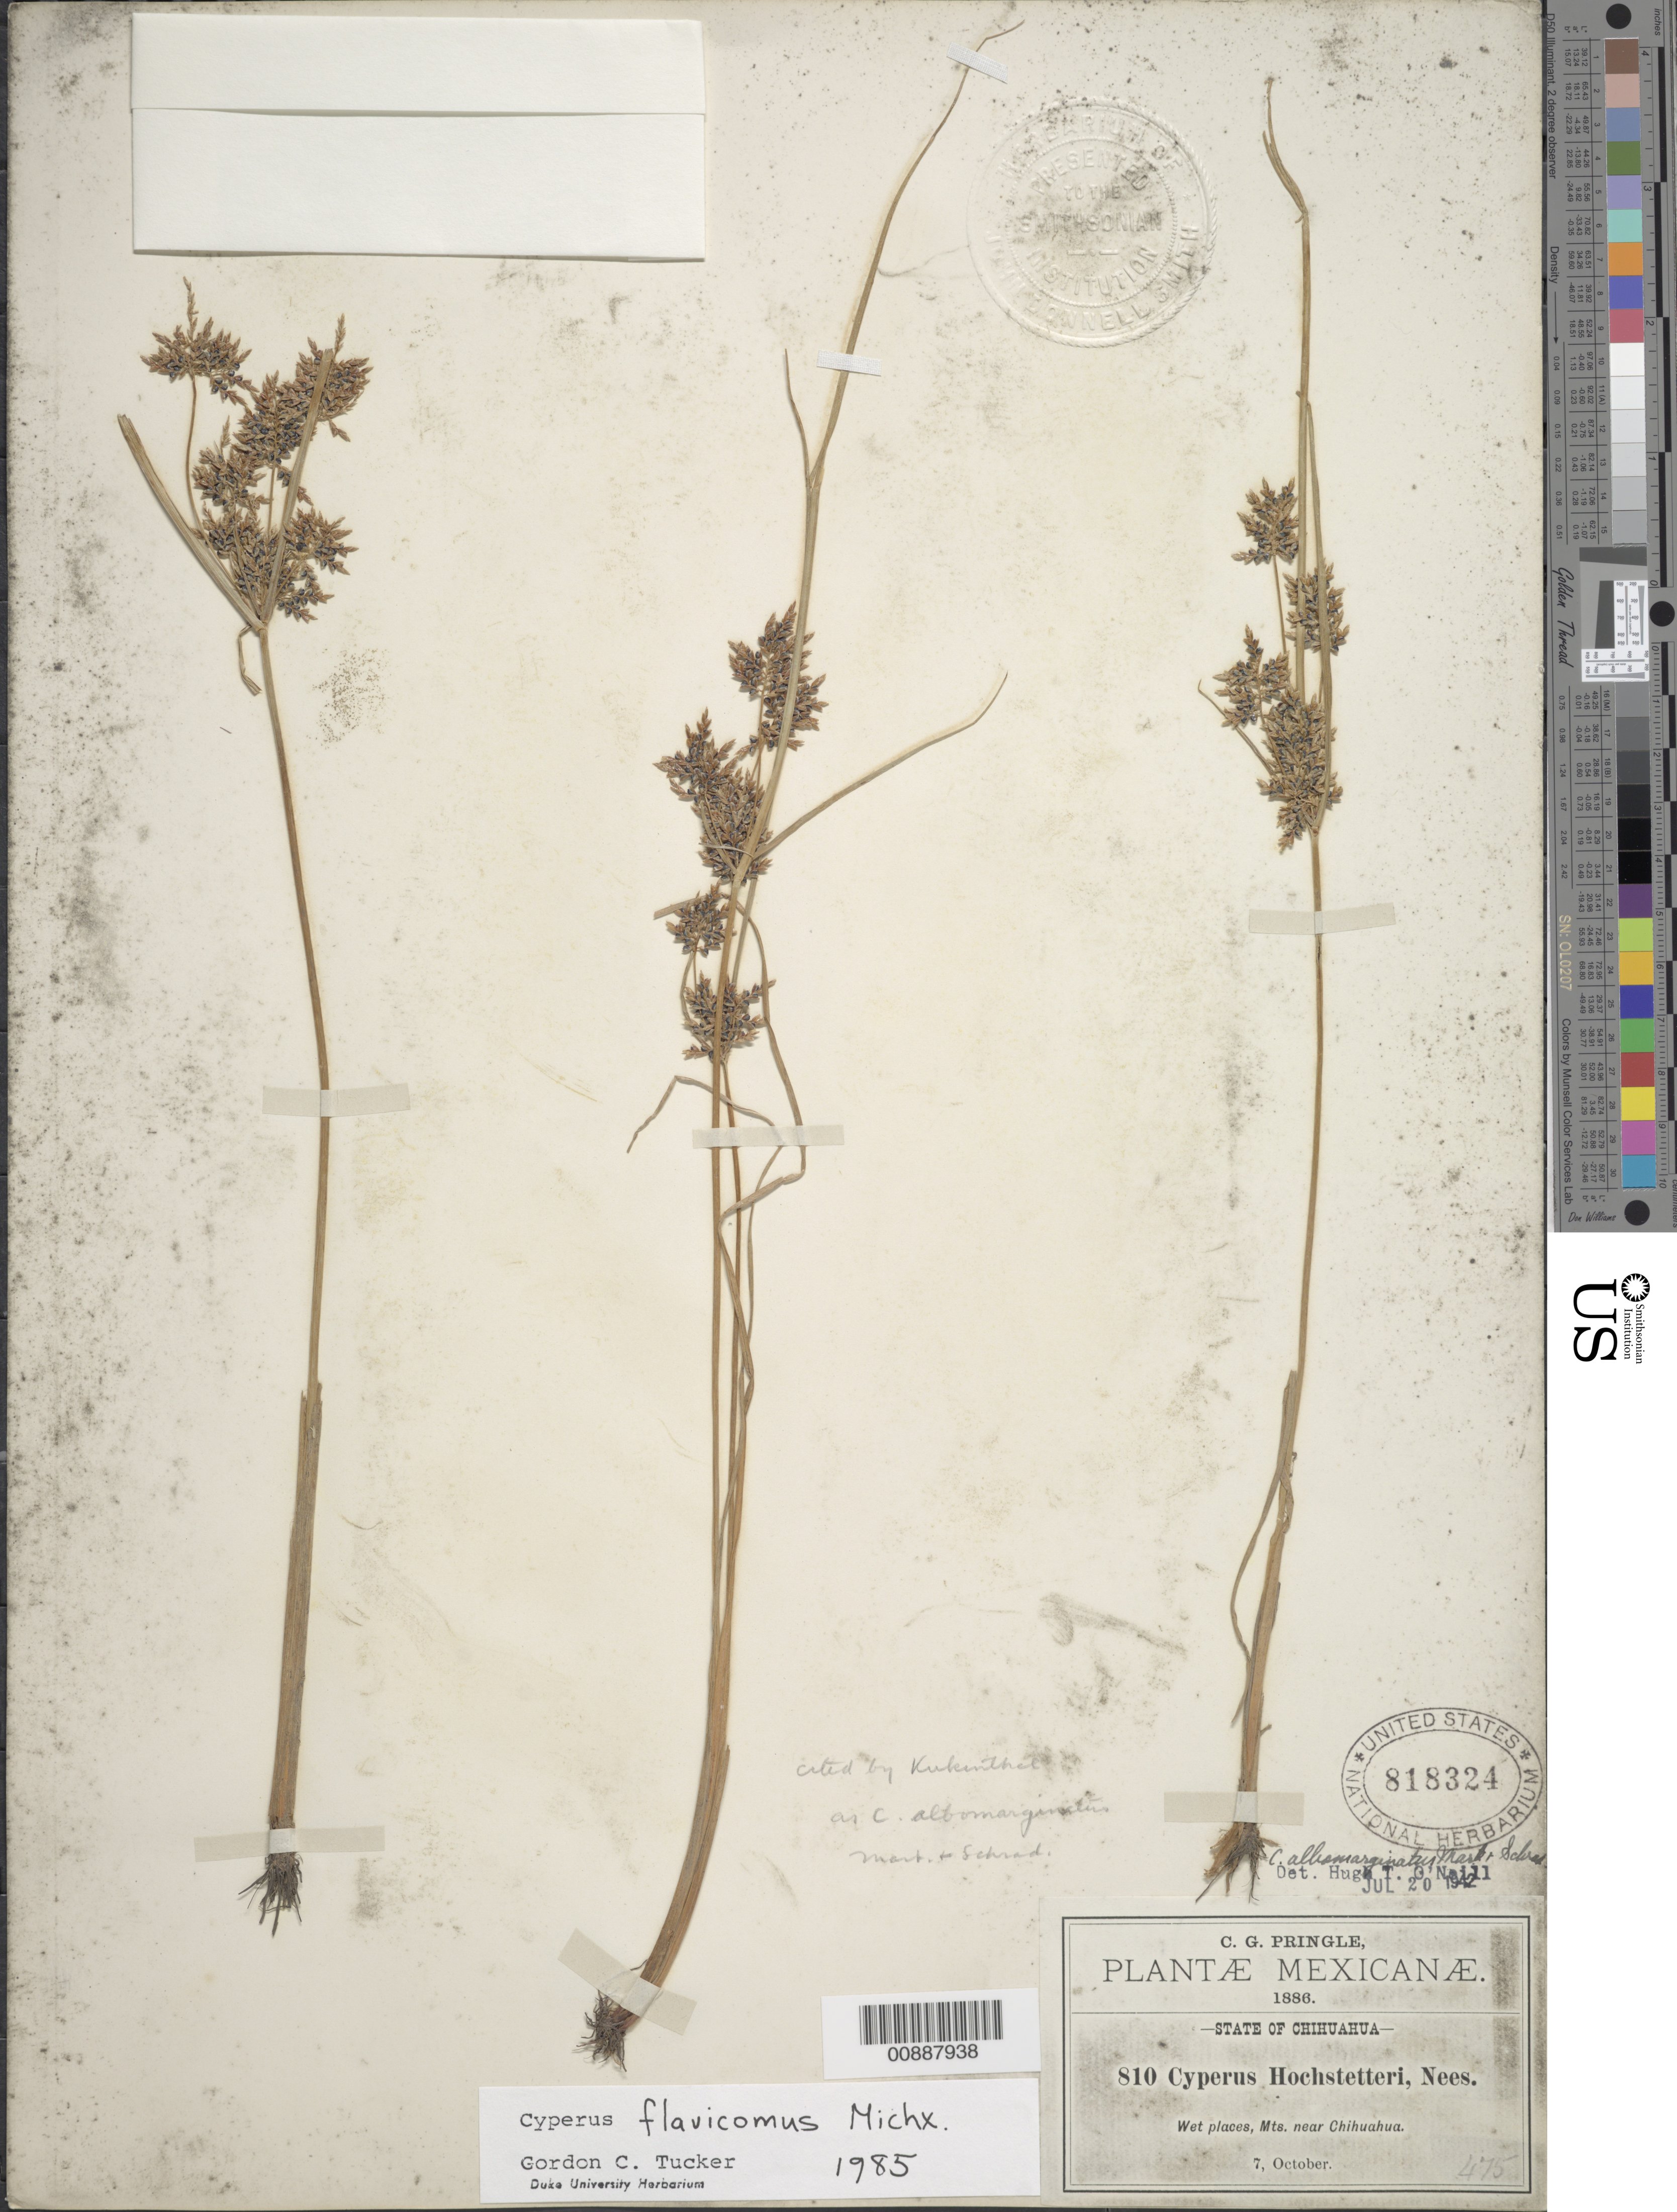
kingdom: Plantae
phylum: Tracheophyta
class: Liliopsida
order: Poales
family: Cyperaceae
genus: Cyperus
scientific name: Cyperus flavicomus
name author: Michx.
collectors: C. G. Pringle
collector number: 810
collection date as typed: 07 Oct 1886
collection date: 1886-10-07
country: Mexico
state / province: Chihuahua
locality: Mts. Near Chihuahua.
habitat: Wet places.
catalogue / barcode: US 818324